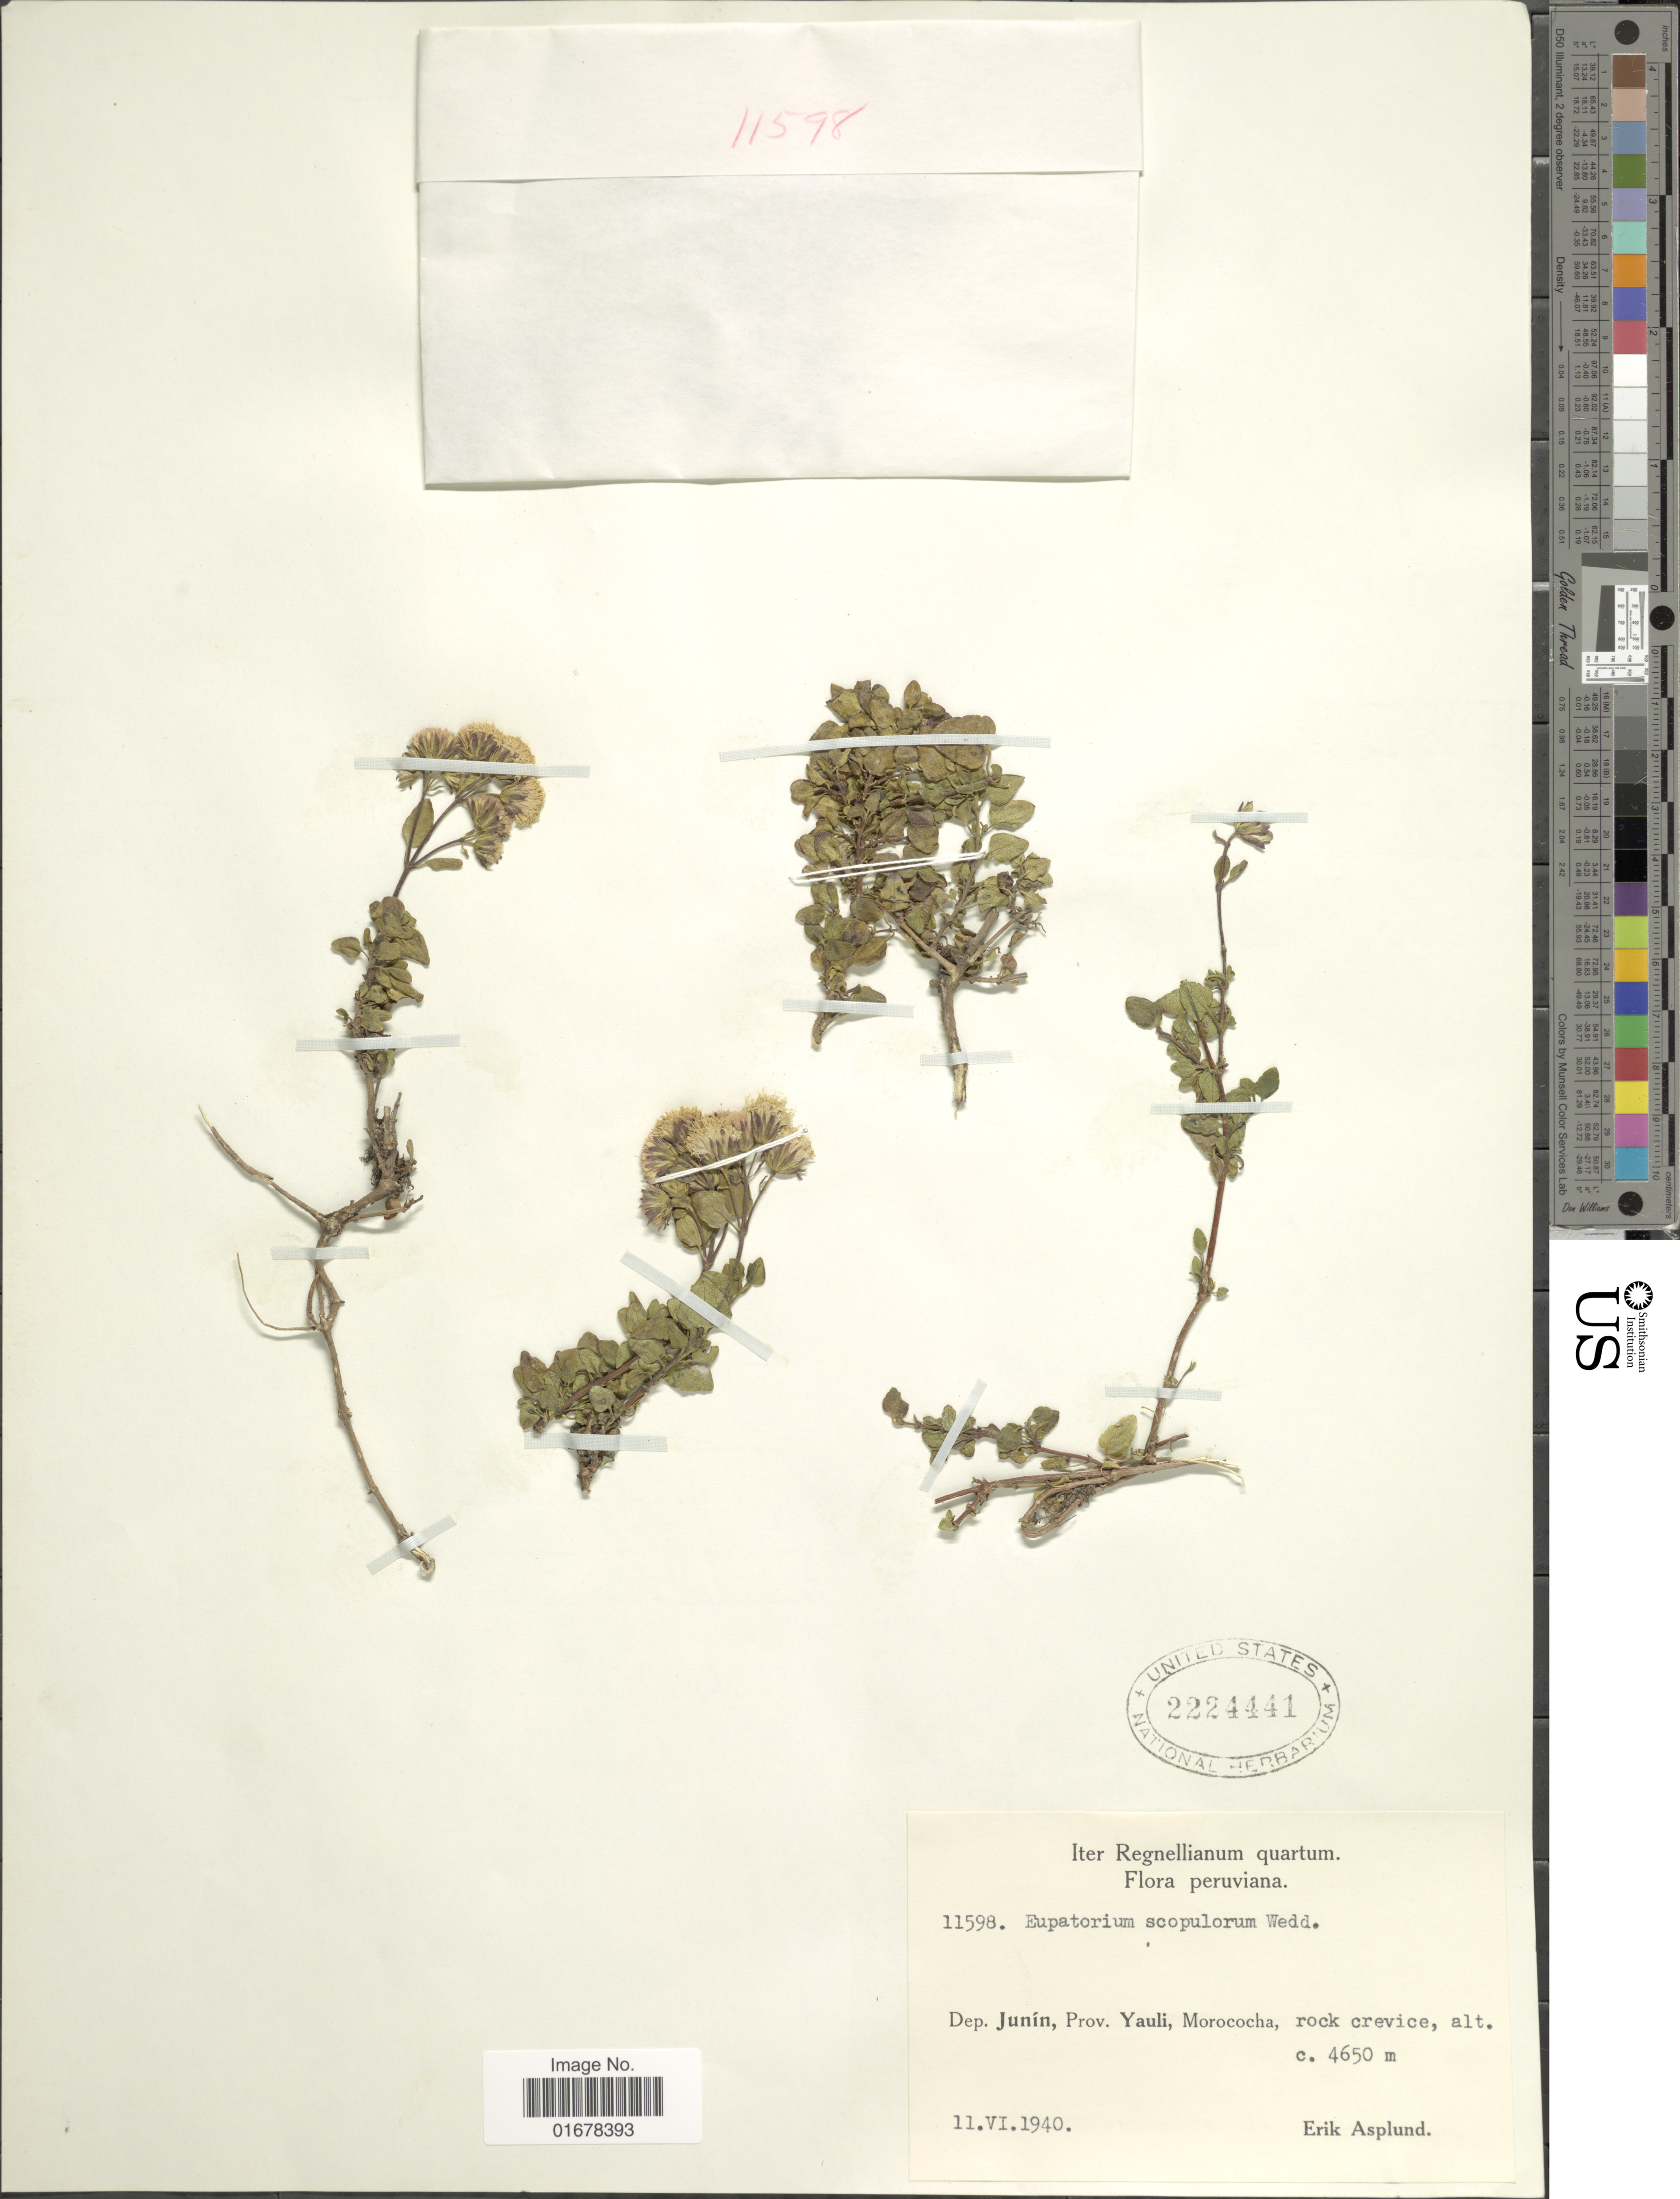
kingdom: Plantae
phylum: Tracheophyta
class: Magnoliopsida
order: Asterales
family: Asteraceae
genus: Ageratina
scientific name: Ageratina scopulorum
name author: (Wedd.) R.M. King & H. Rob.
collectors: E. Asplund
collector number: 11598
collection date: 1940-06-11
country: Peru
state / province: Junín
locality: Dep. Junin, Prov. Yauli, Morococha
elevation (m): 4650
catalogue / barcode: US 224441